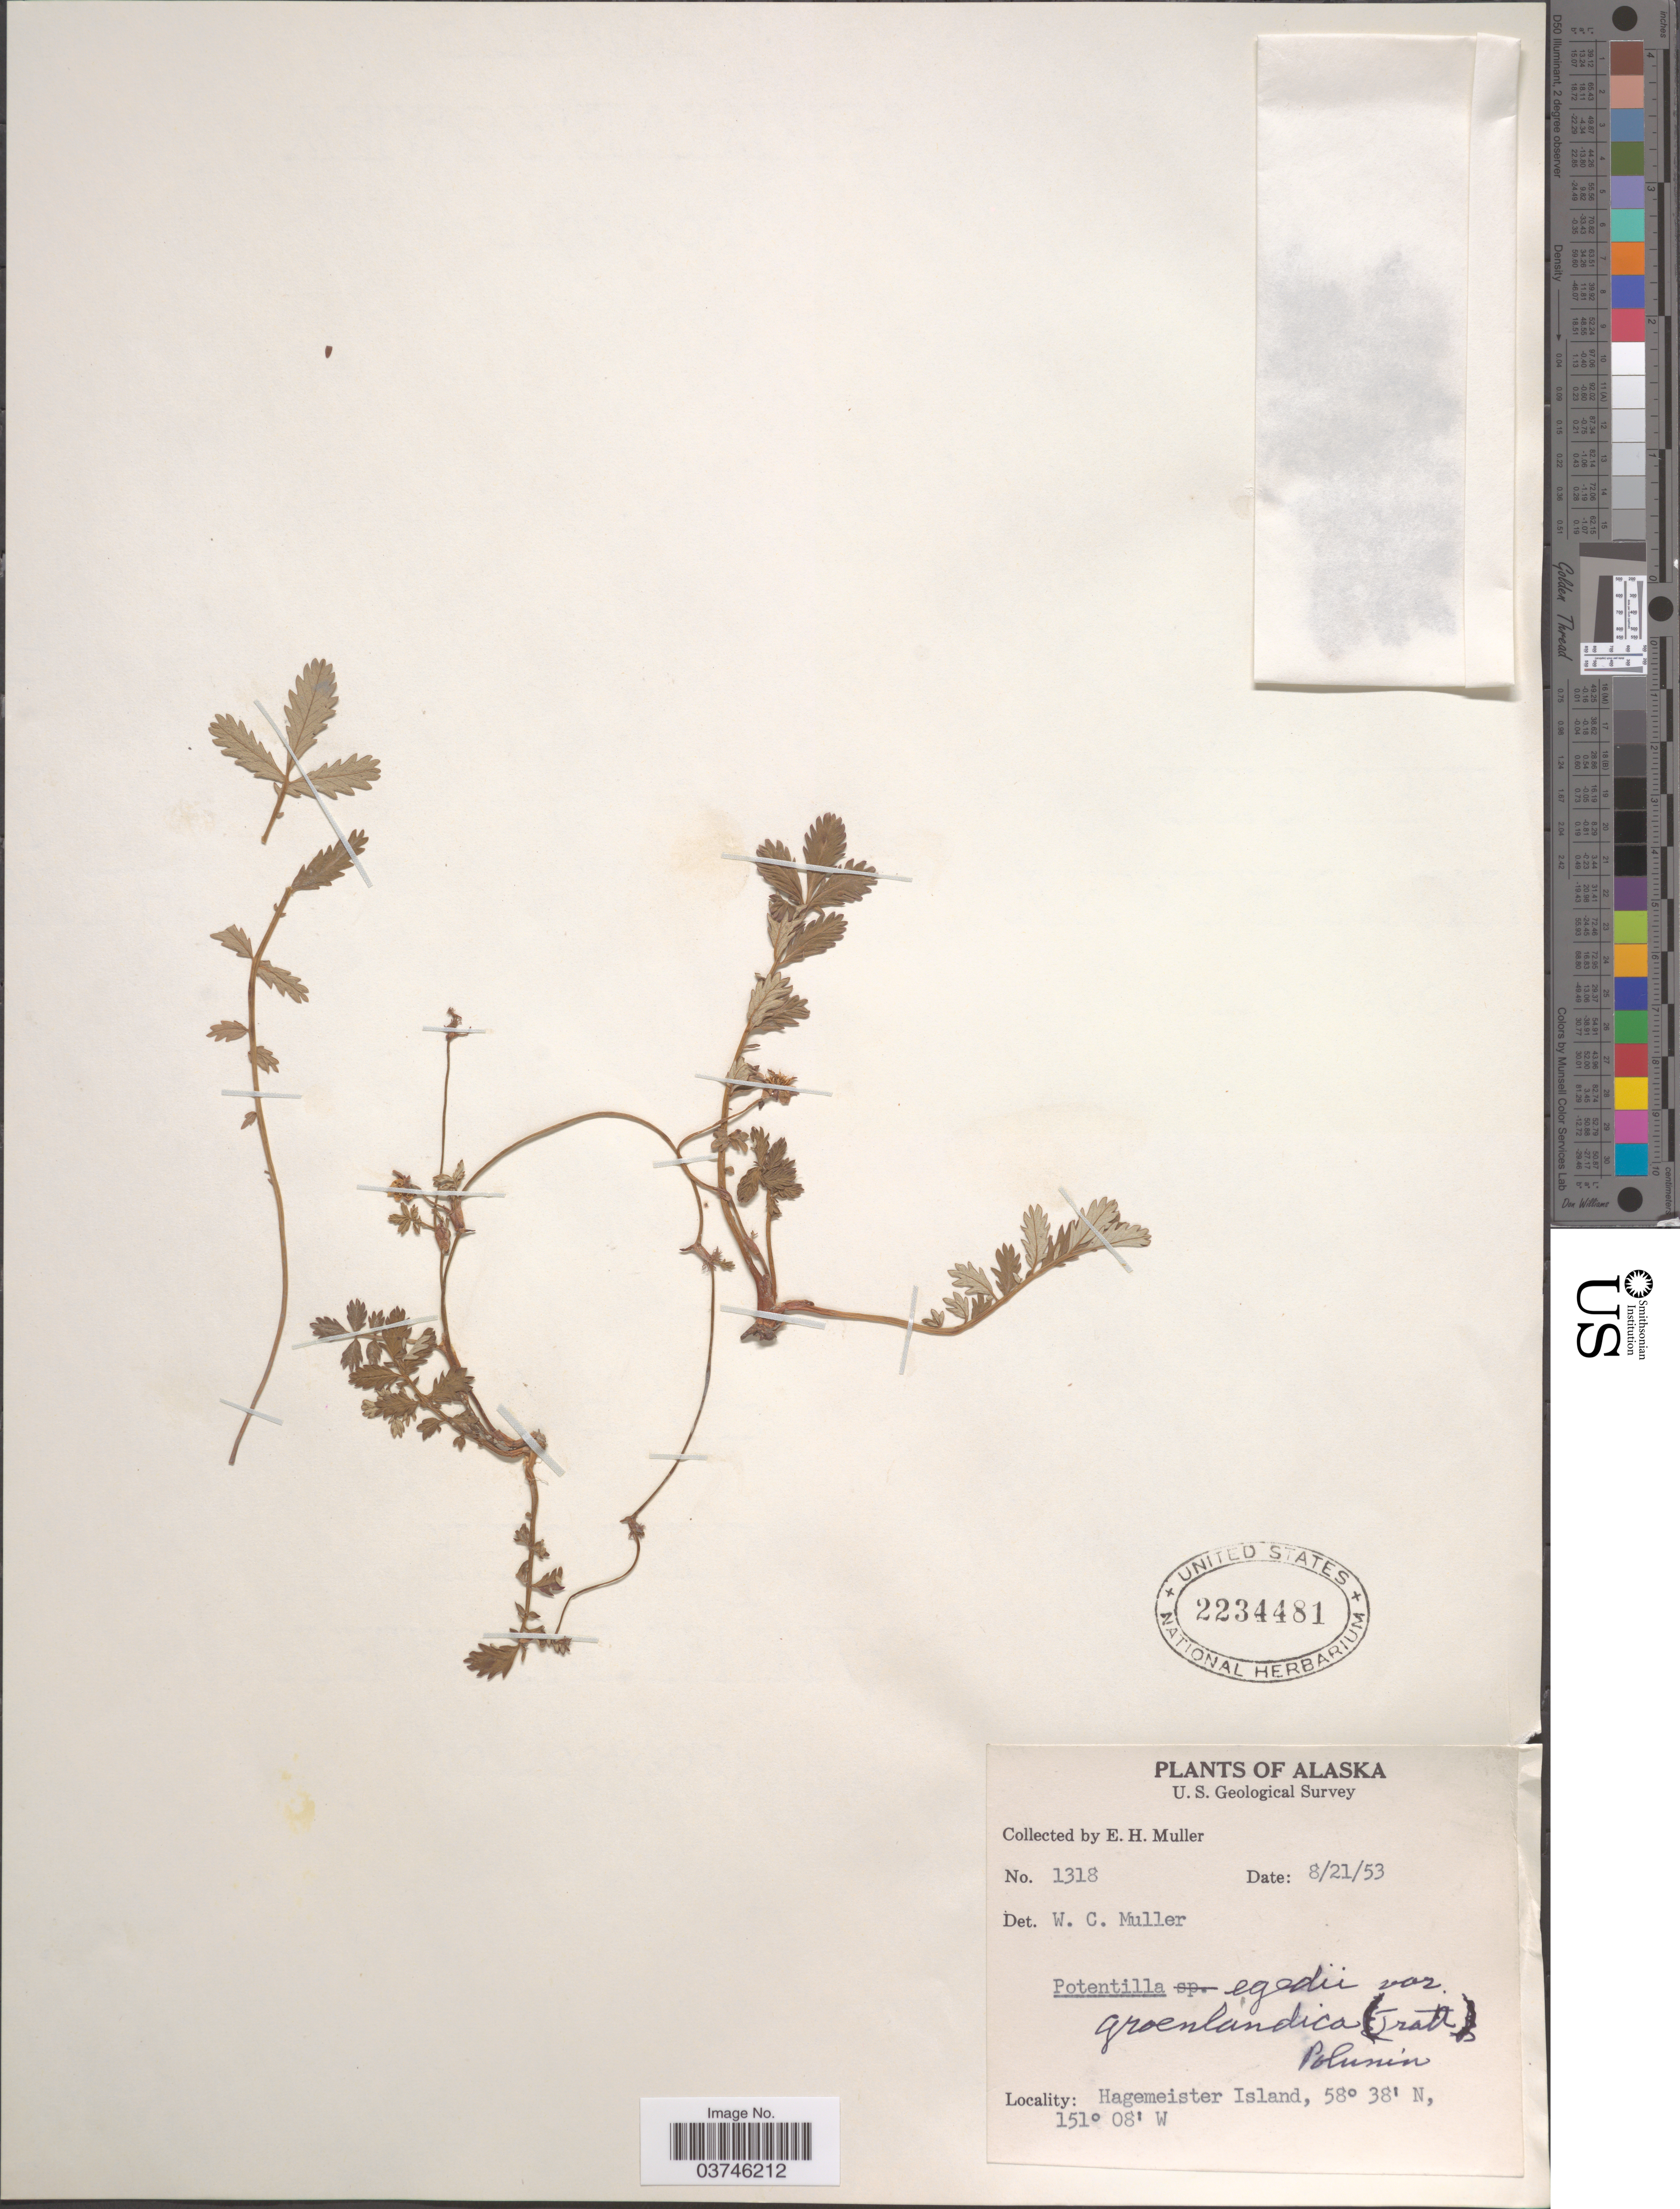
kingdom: Plantae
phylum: Tracheophyta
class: Magnoliopsida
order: Rosales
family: Rosaceae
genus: Argentina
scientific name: Argentina egedii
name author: (Wormsk. ex Oeder) Rydb.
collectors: E. H. Muller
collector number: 1318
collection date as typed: Transcribed d/m/y: 21/8/53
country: United States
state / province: Alaska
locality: Hagemeister Island.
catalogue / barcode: US 2234481